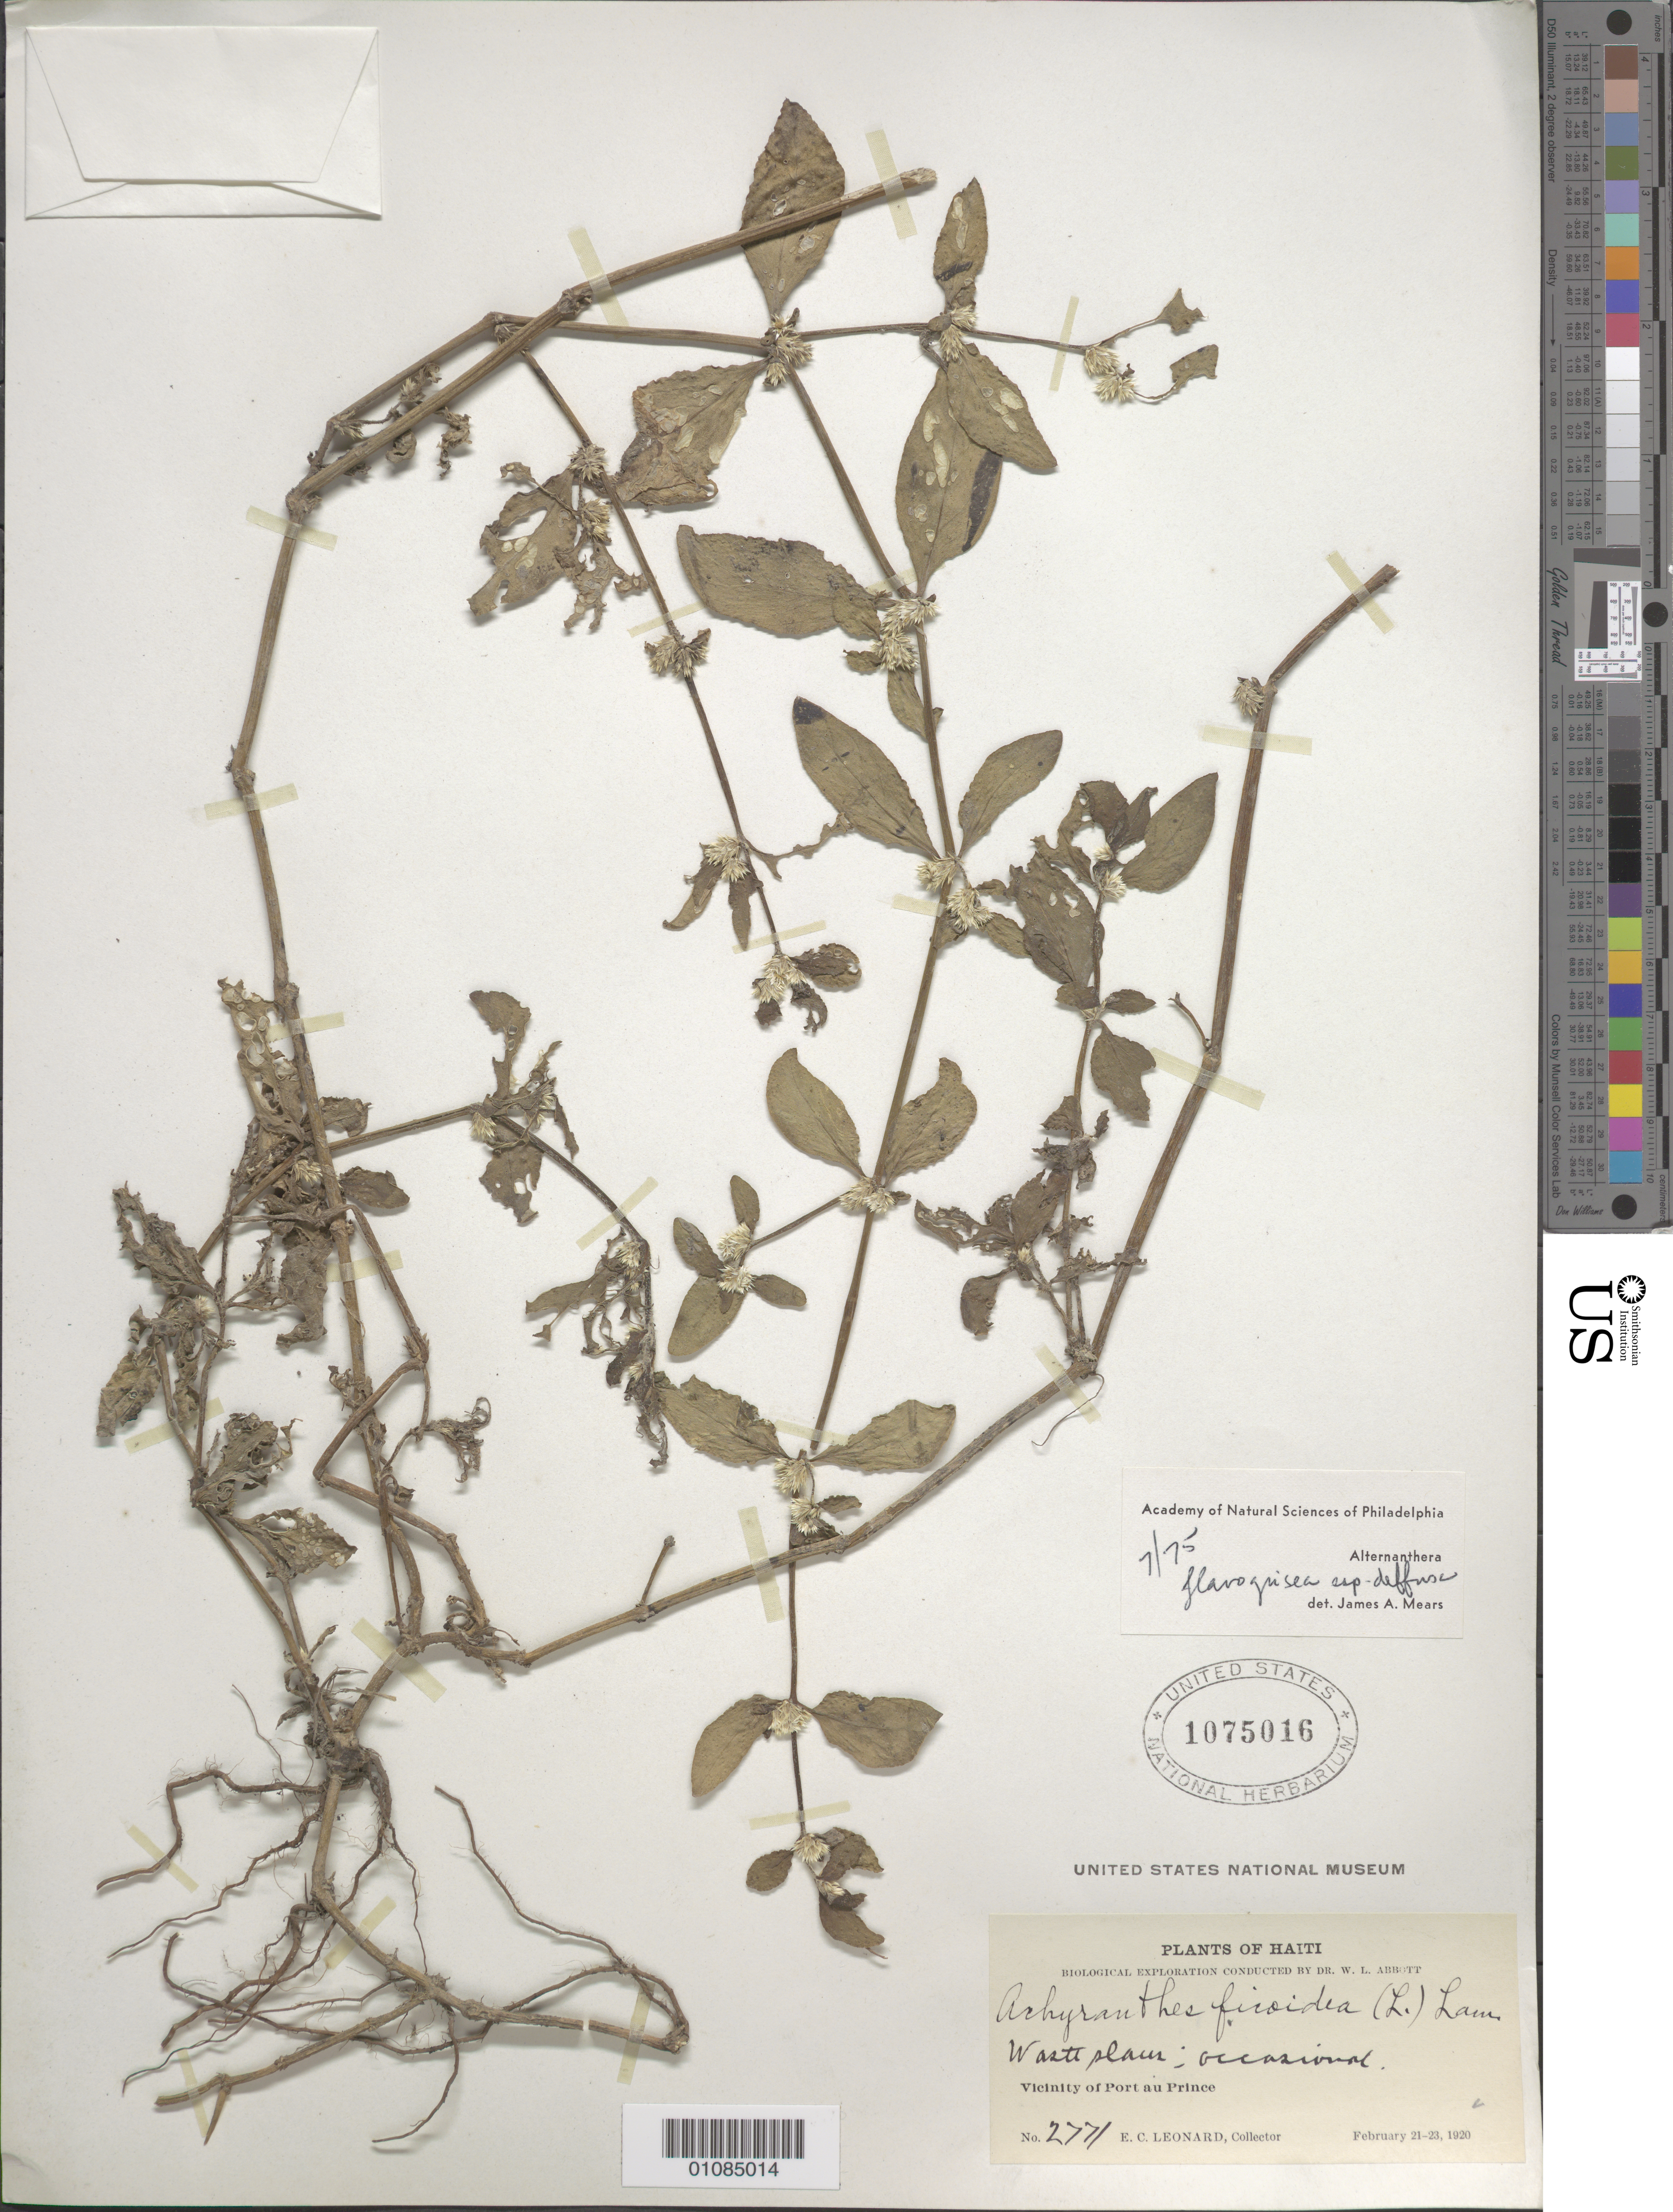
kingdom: Plantae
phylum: Tracheophyta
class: Magnoliopsida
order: Caryophyllales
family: Amaranthaceae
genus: Alternanthera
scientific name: Alternanthera flavogrisea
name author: Urb.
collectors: E. C. Leonard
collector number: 2771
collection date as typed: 21 Feb 1920 to 23 Feb 1920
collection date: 1920-02-21/1920-02-23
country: Haiti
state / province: Óuest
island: Hispaniola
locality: Vicinity of Port au Prince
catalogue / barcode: US 1075016